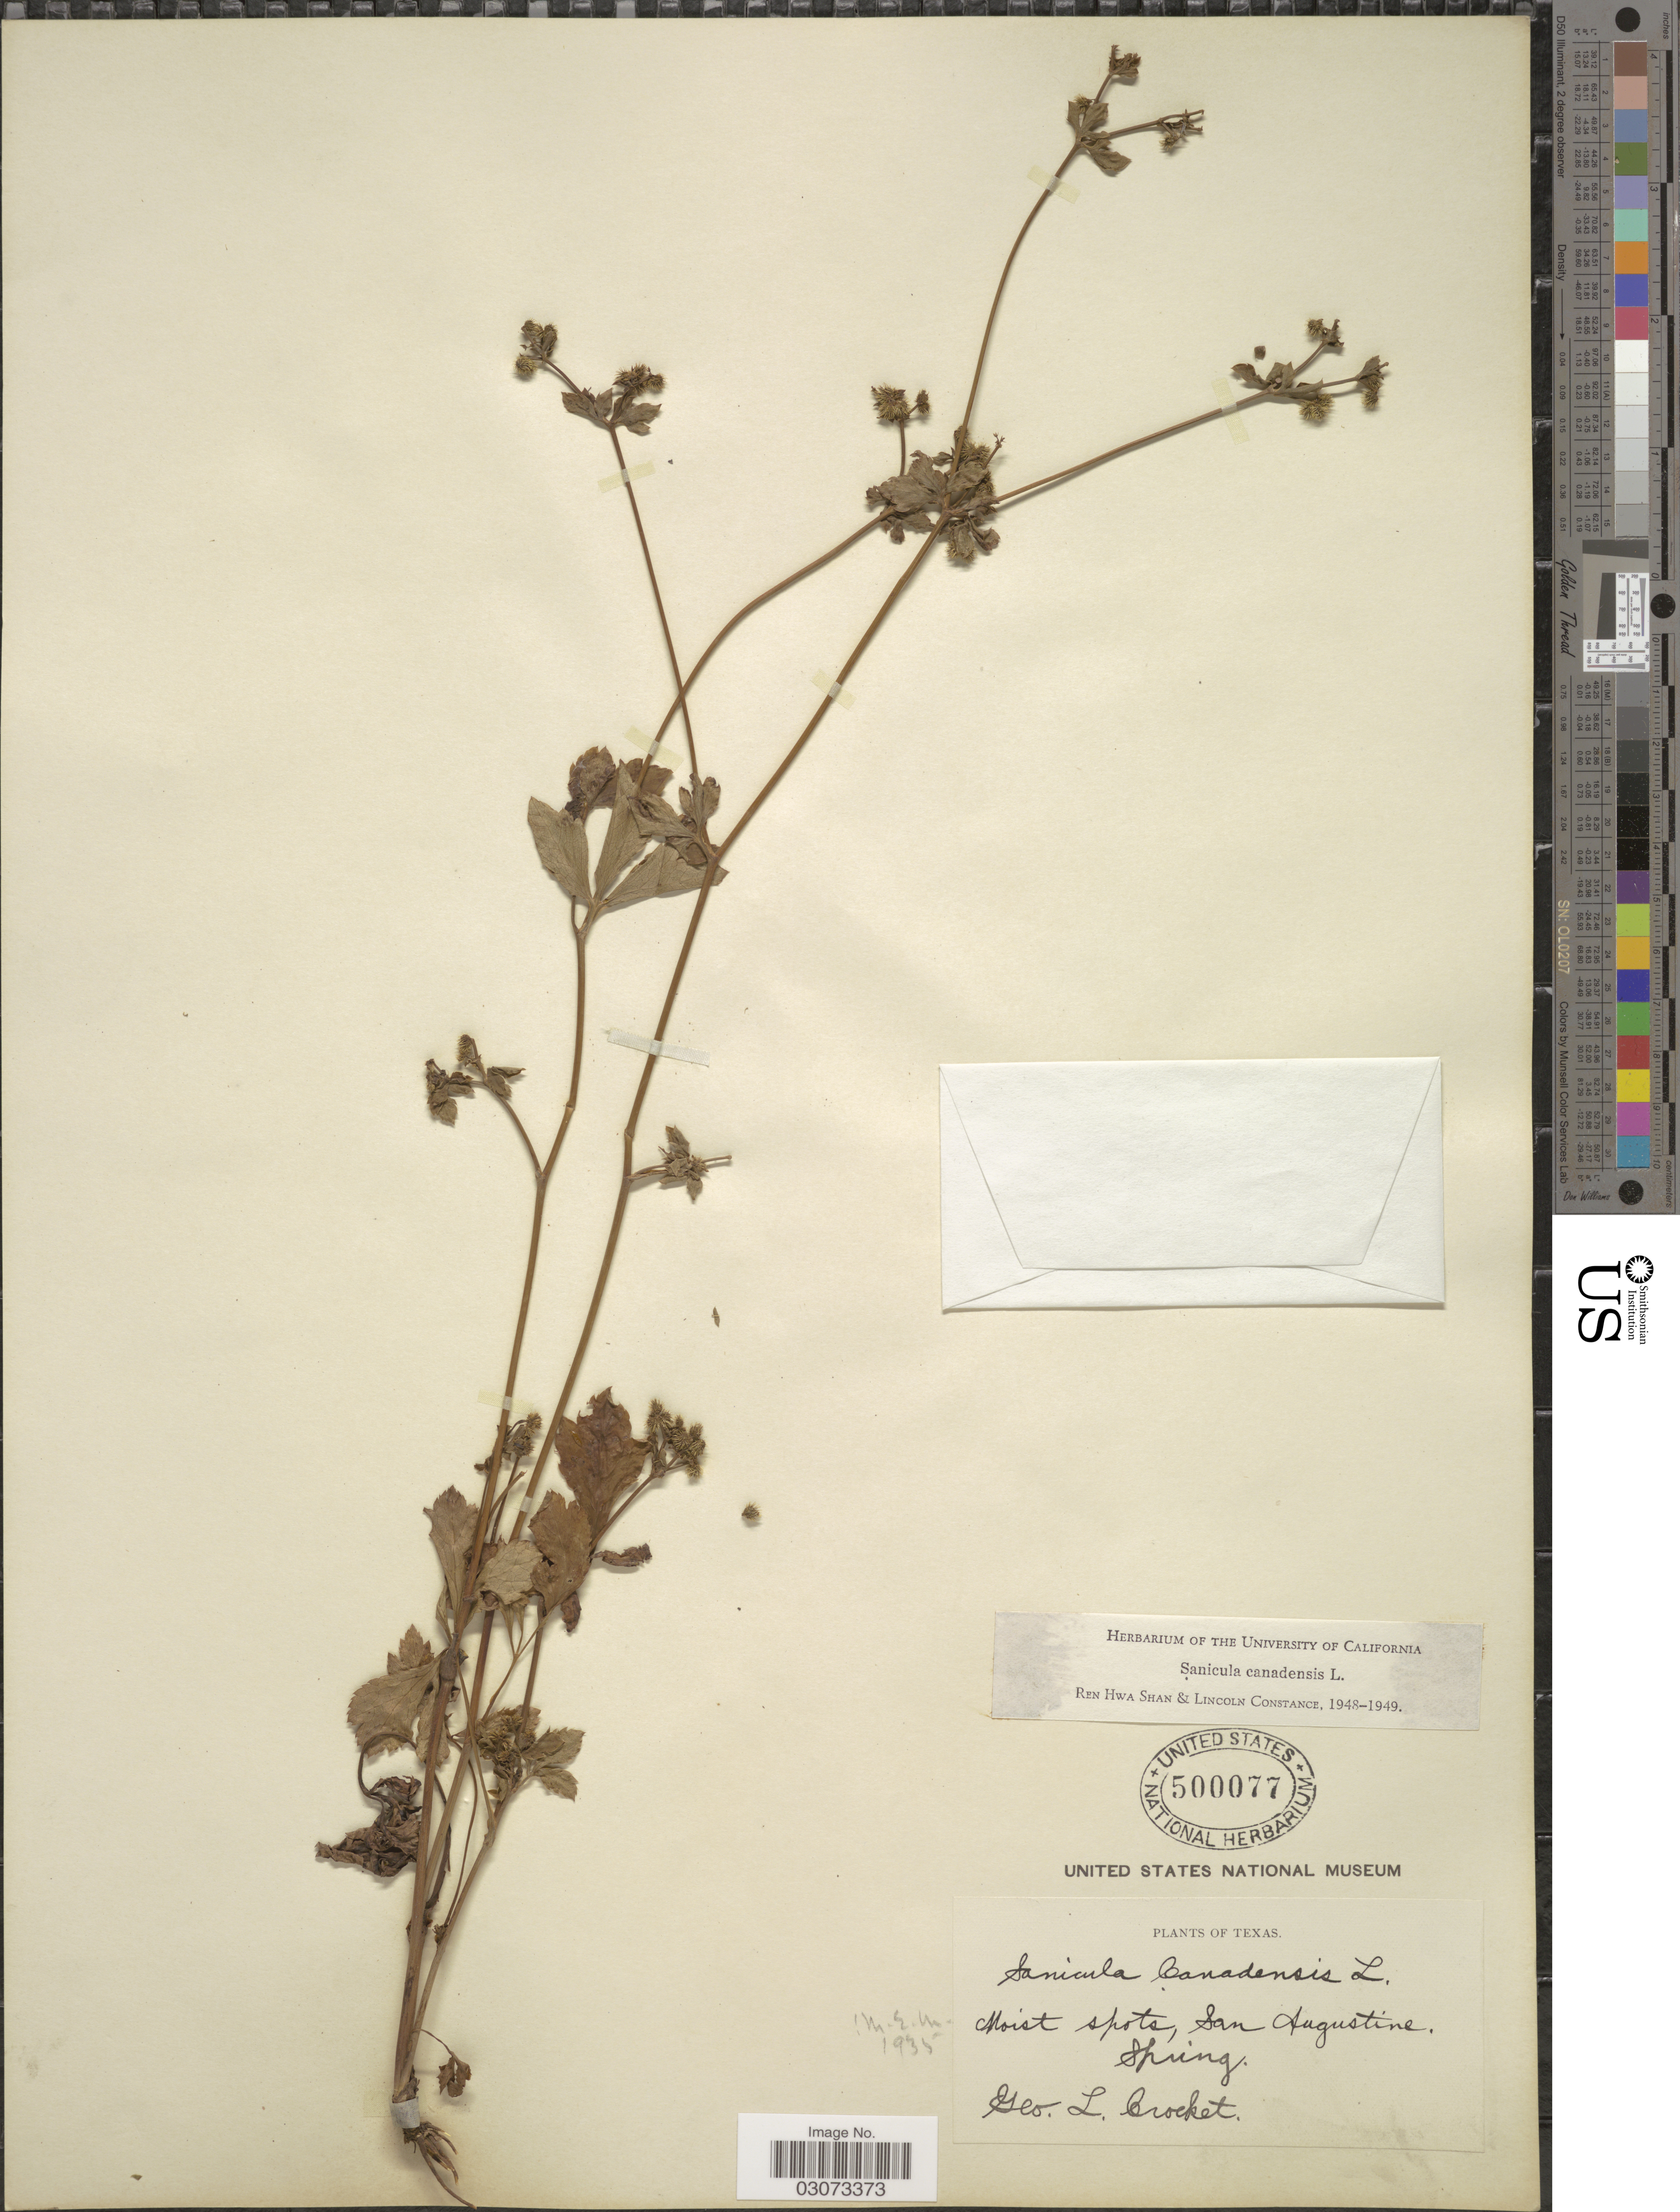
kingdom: Plantae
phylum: Tracheophyta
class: Magnoliopsida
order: Apiales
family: Apiaceae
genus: Sanicula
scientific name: Sanicula canadensis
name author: L.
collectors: G. Crocket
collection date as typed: Spring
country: United States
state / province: Texas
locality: San Augustine.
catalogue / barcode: US 500077